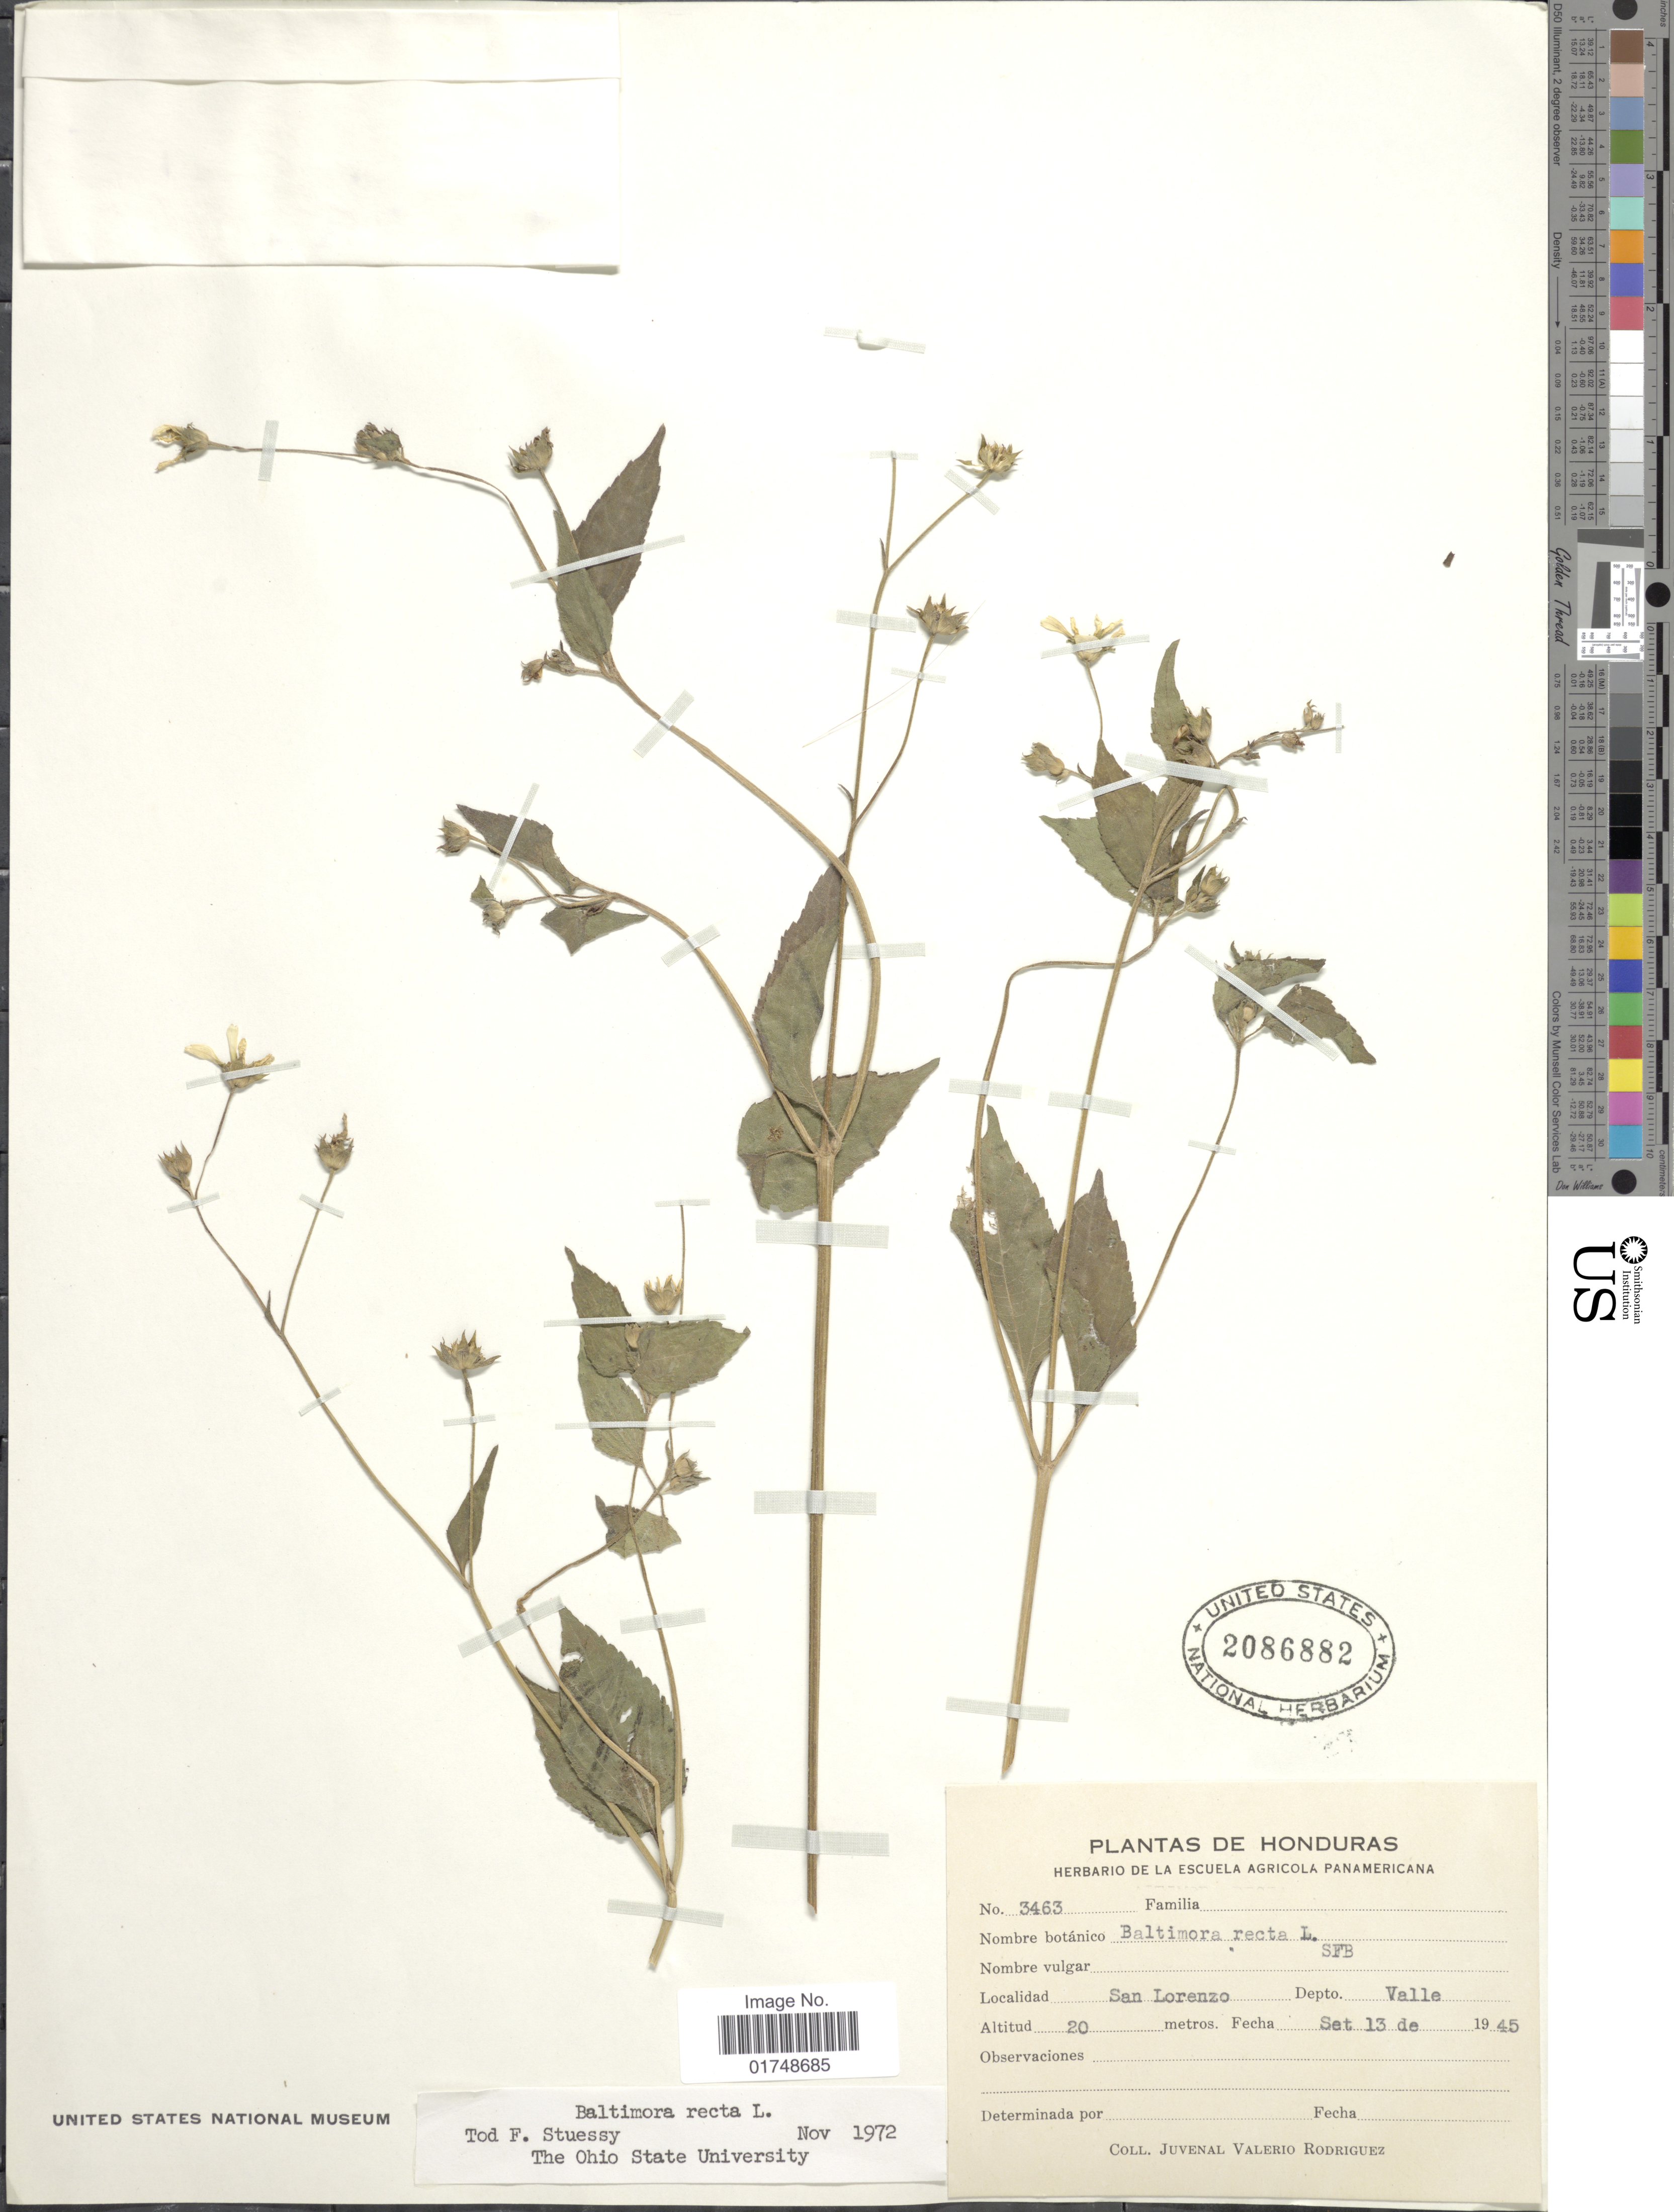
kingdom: Plantae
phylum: Tracheophyta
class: Magnoliopsida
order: Asterales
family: Asteraceae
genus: Baltimora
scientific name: Baltimora recta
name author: L.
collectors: J. Rodriguez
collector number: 3463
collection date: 1945-09-13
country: Honduras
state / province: Valle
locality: San Lorenzo. Depto. Valle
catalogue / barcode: US 2086882